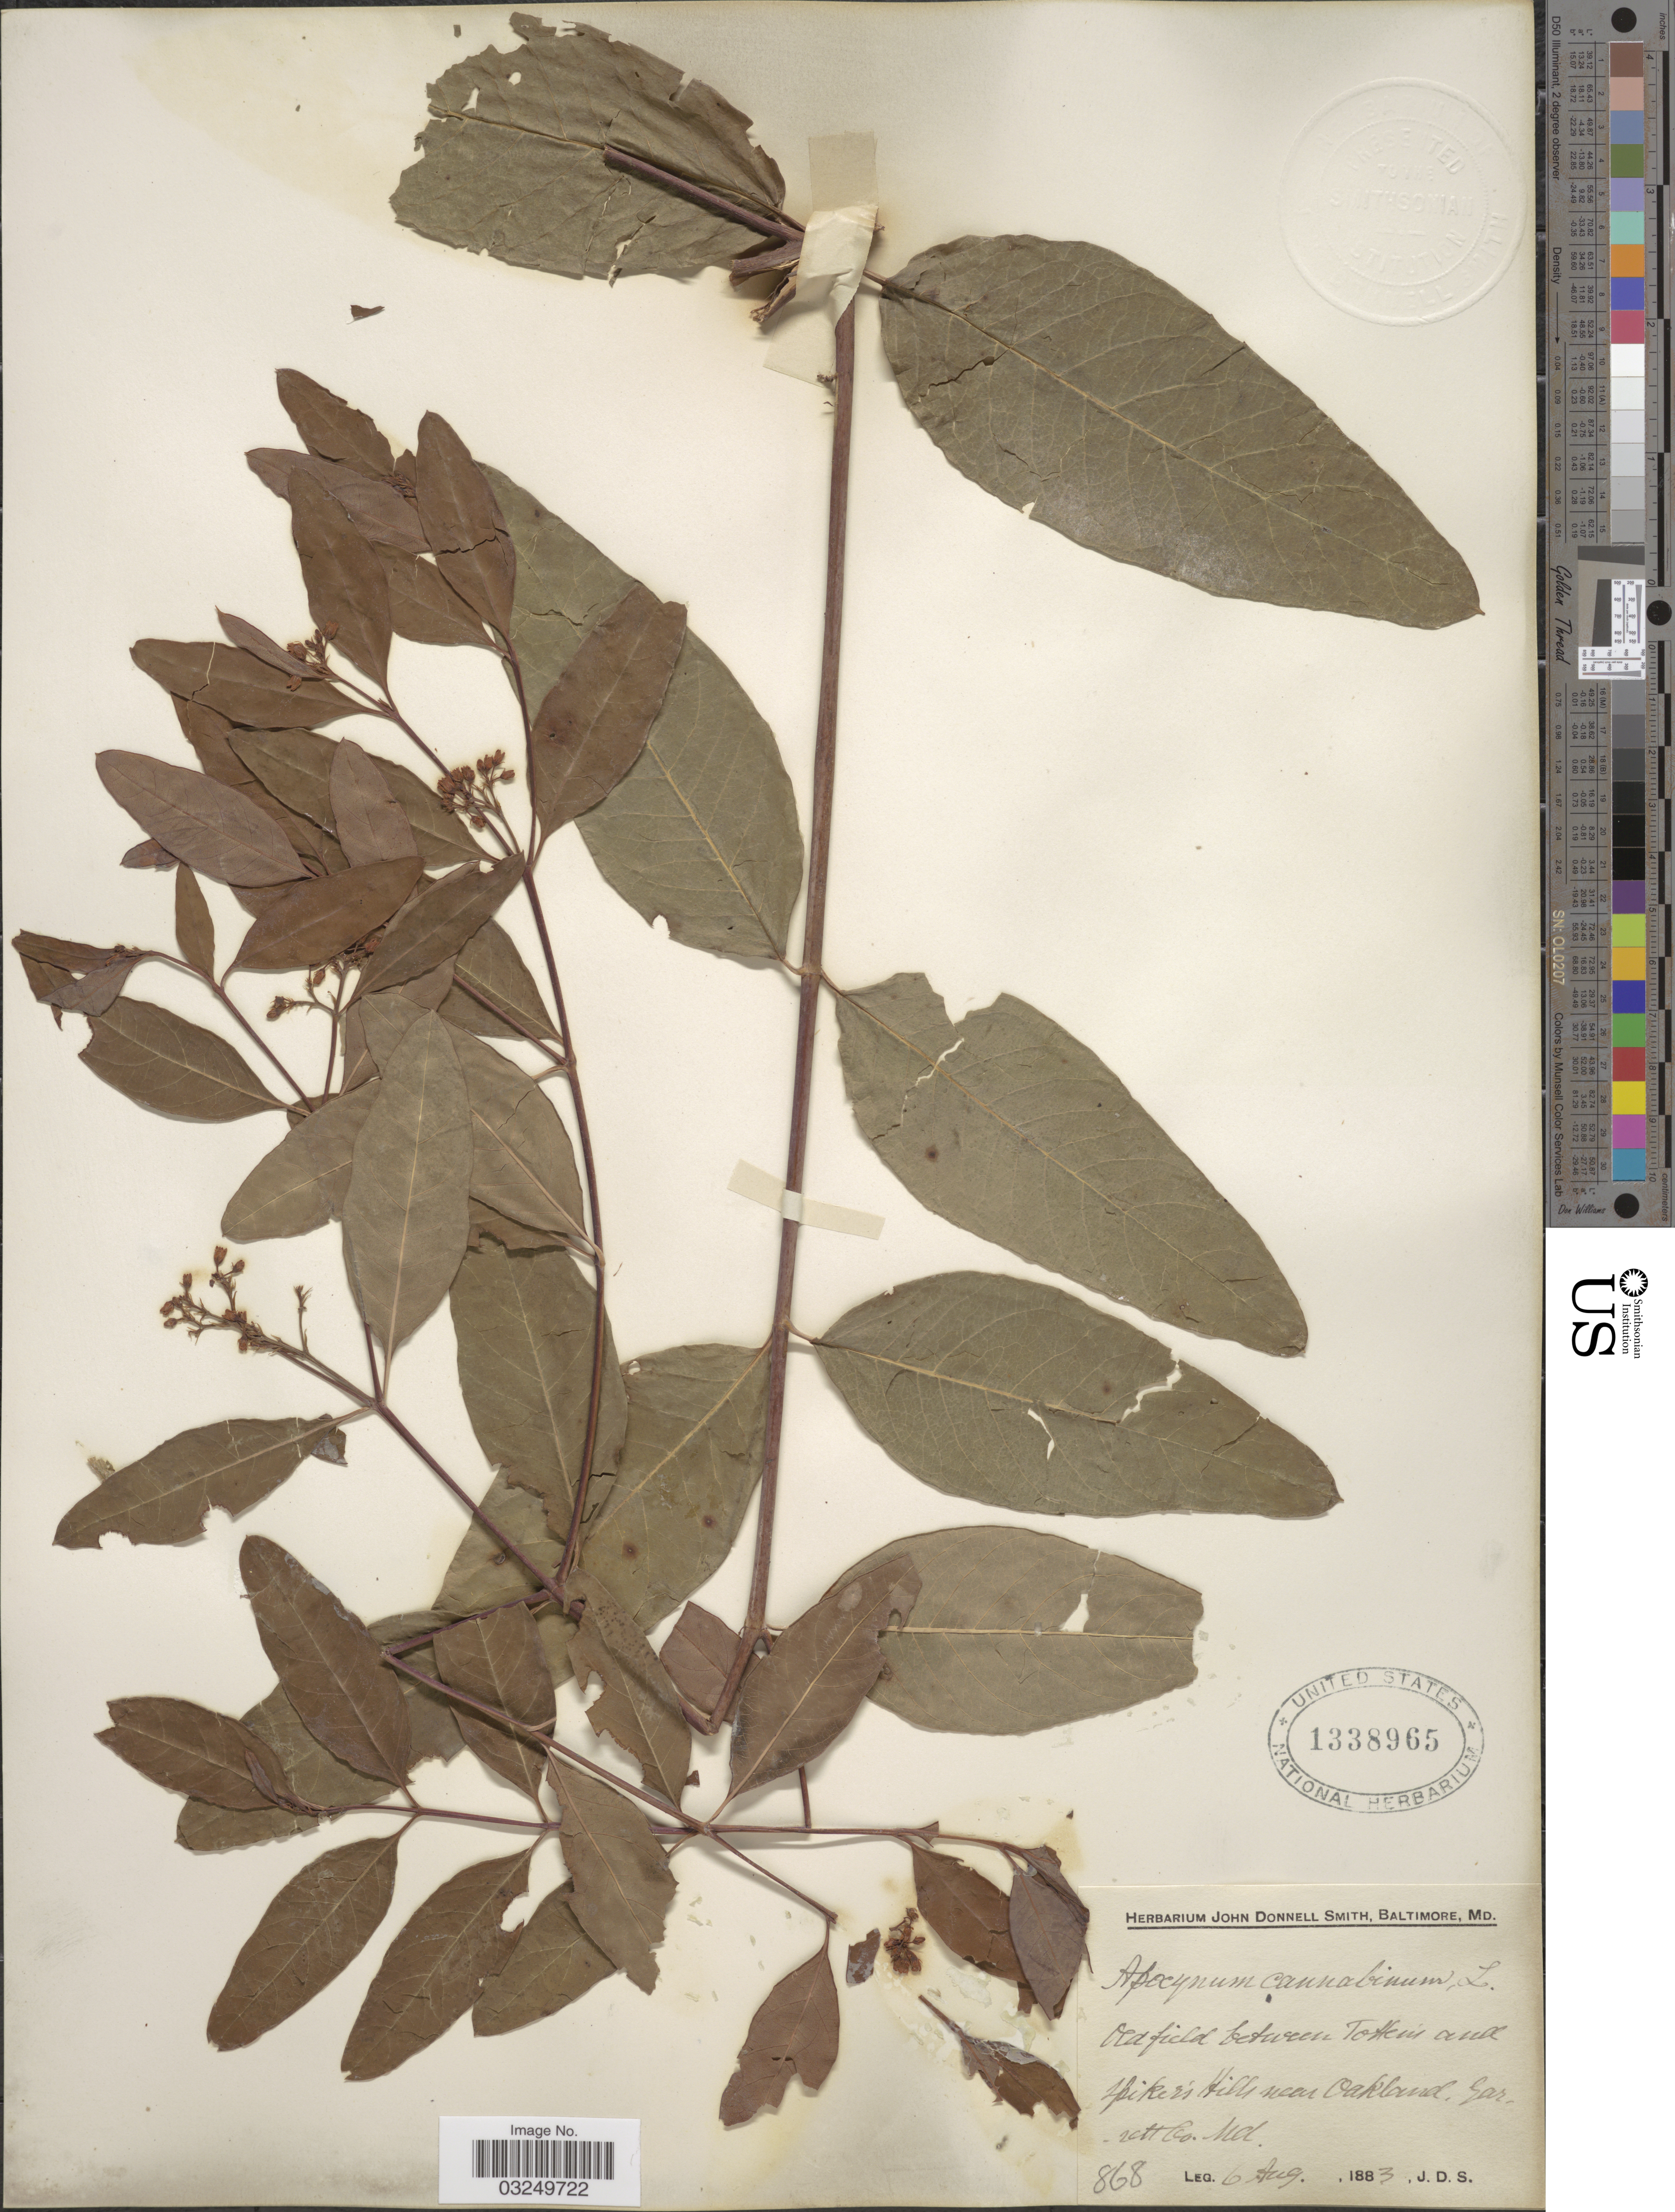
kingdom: Plantae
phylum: Tracheophyta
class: Magnoliopsida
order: Gentianales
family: Apocynaceae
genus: Apocynum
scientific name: Apocynum cannabinum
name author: L.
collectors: J. Donnell Smith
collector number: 868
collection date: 1883-08-06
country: United States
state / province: Maryland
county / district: Garrett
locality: Old field between Totten's and Spiker's Hills near Oakland, Garrett Co.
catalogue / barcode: US 1338964